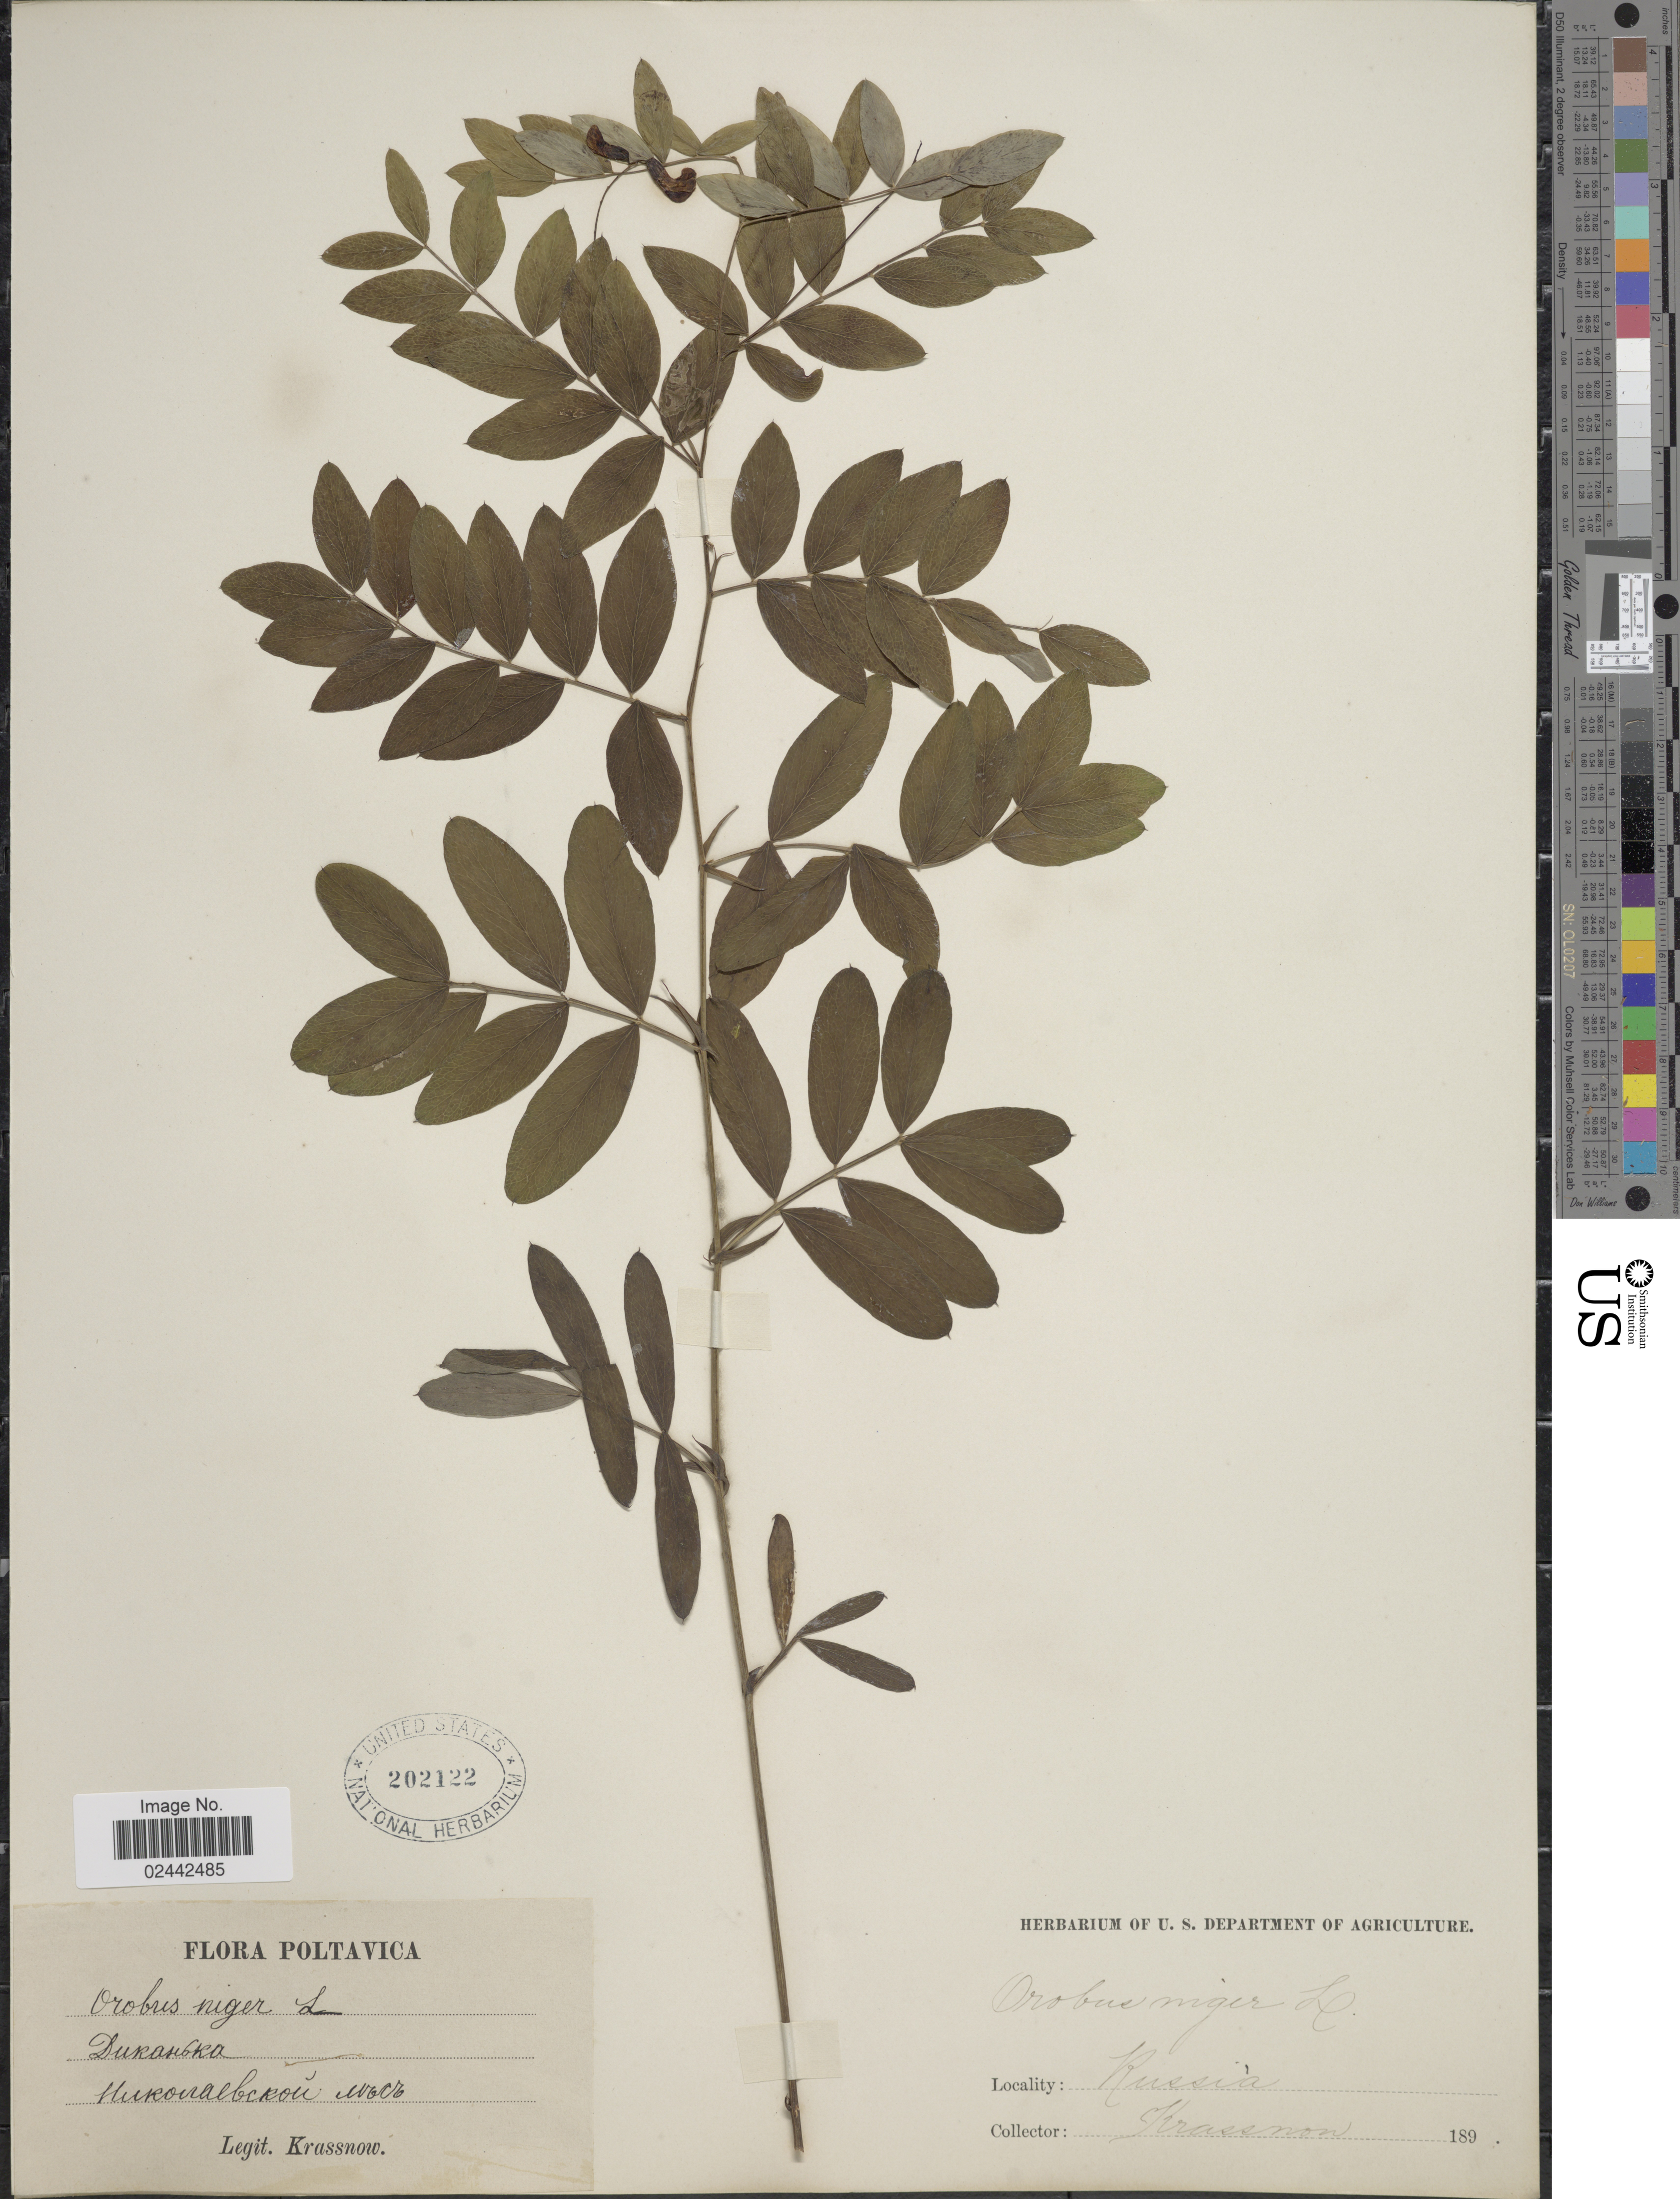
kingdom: Plantae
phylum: Tracheophyta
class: Magnoliopsida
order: Fabales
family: Fabaceae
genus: Lathyrus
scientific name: Lathyrus niger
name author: (L.) Bernh.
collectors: -. Krassnow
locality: Poltavica. X.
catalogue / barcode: US 202122